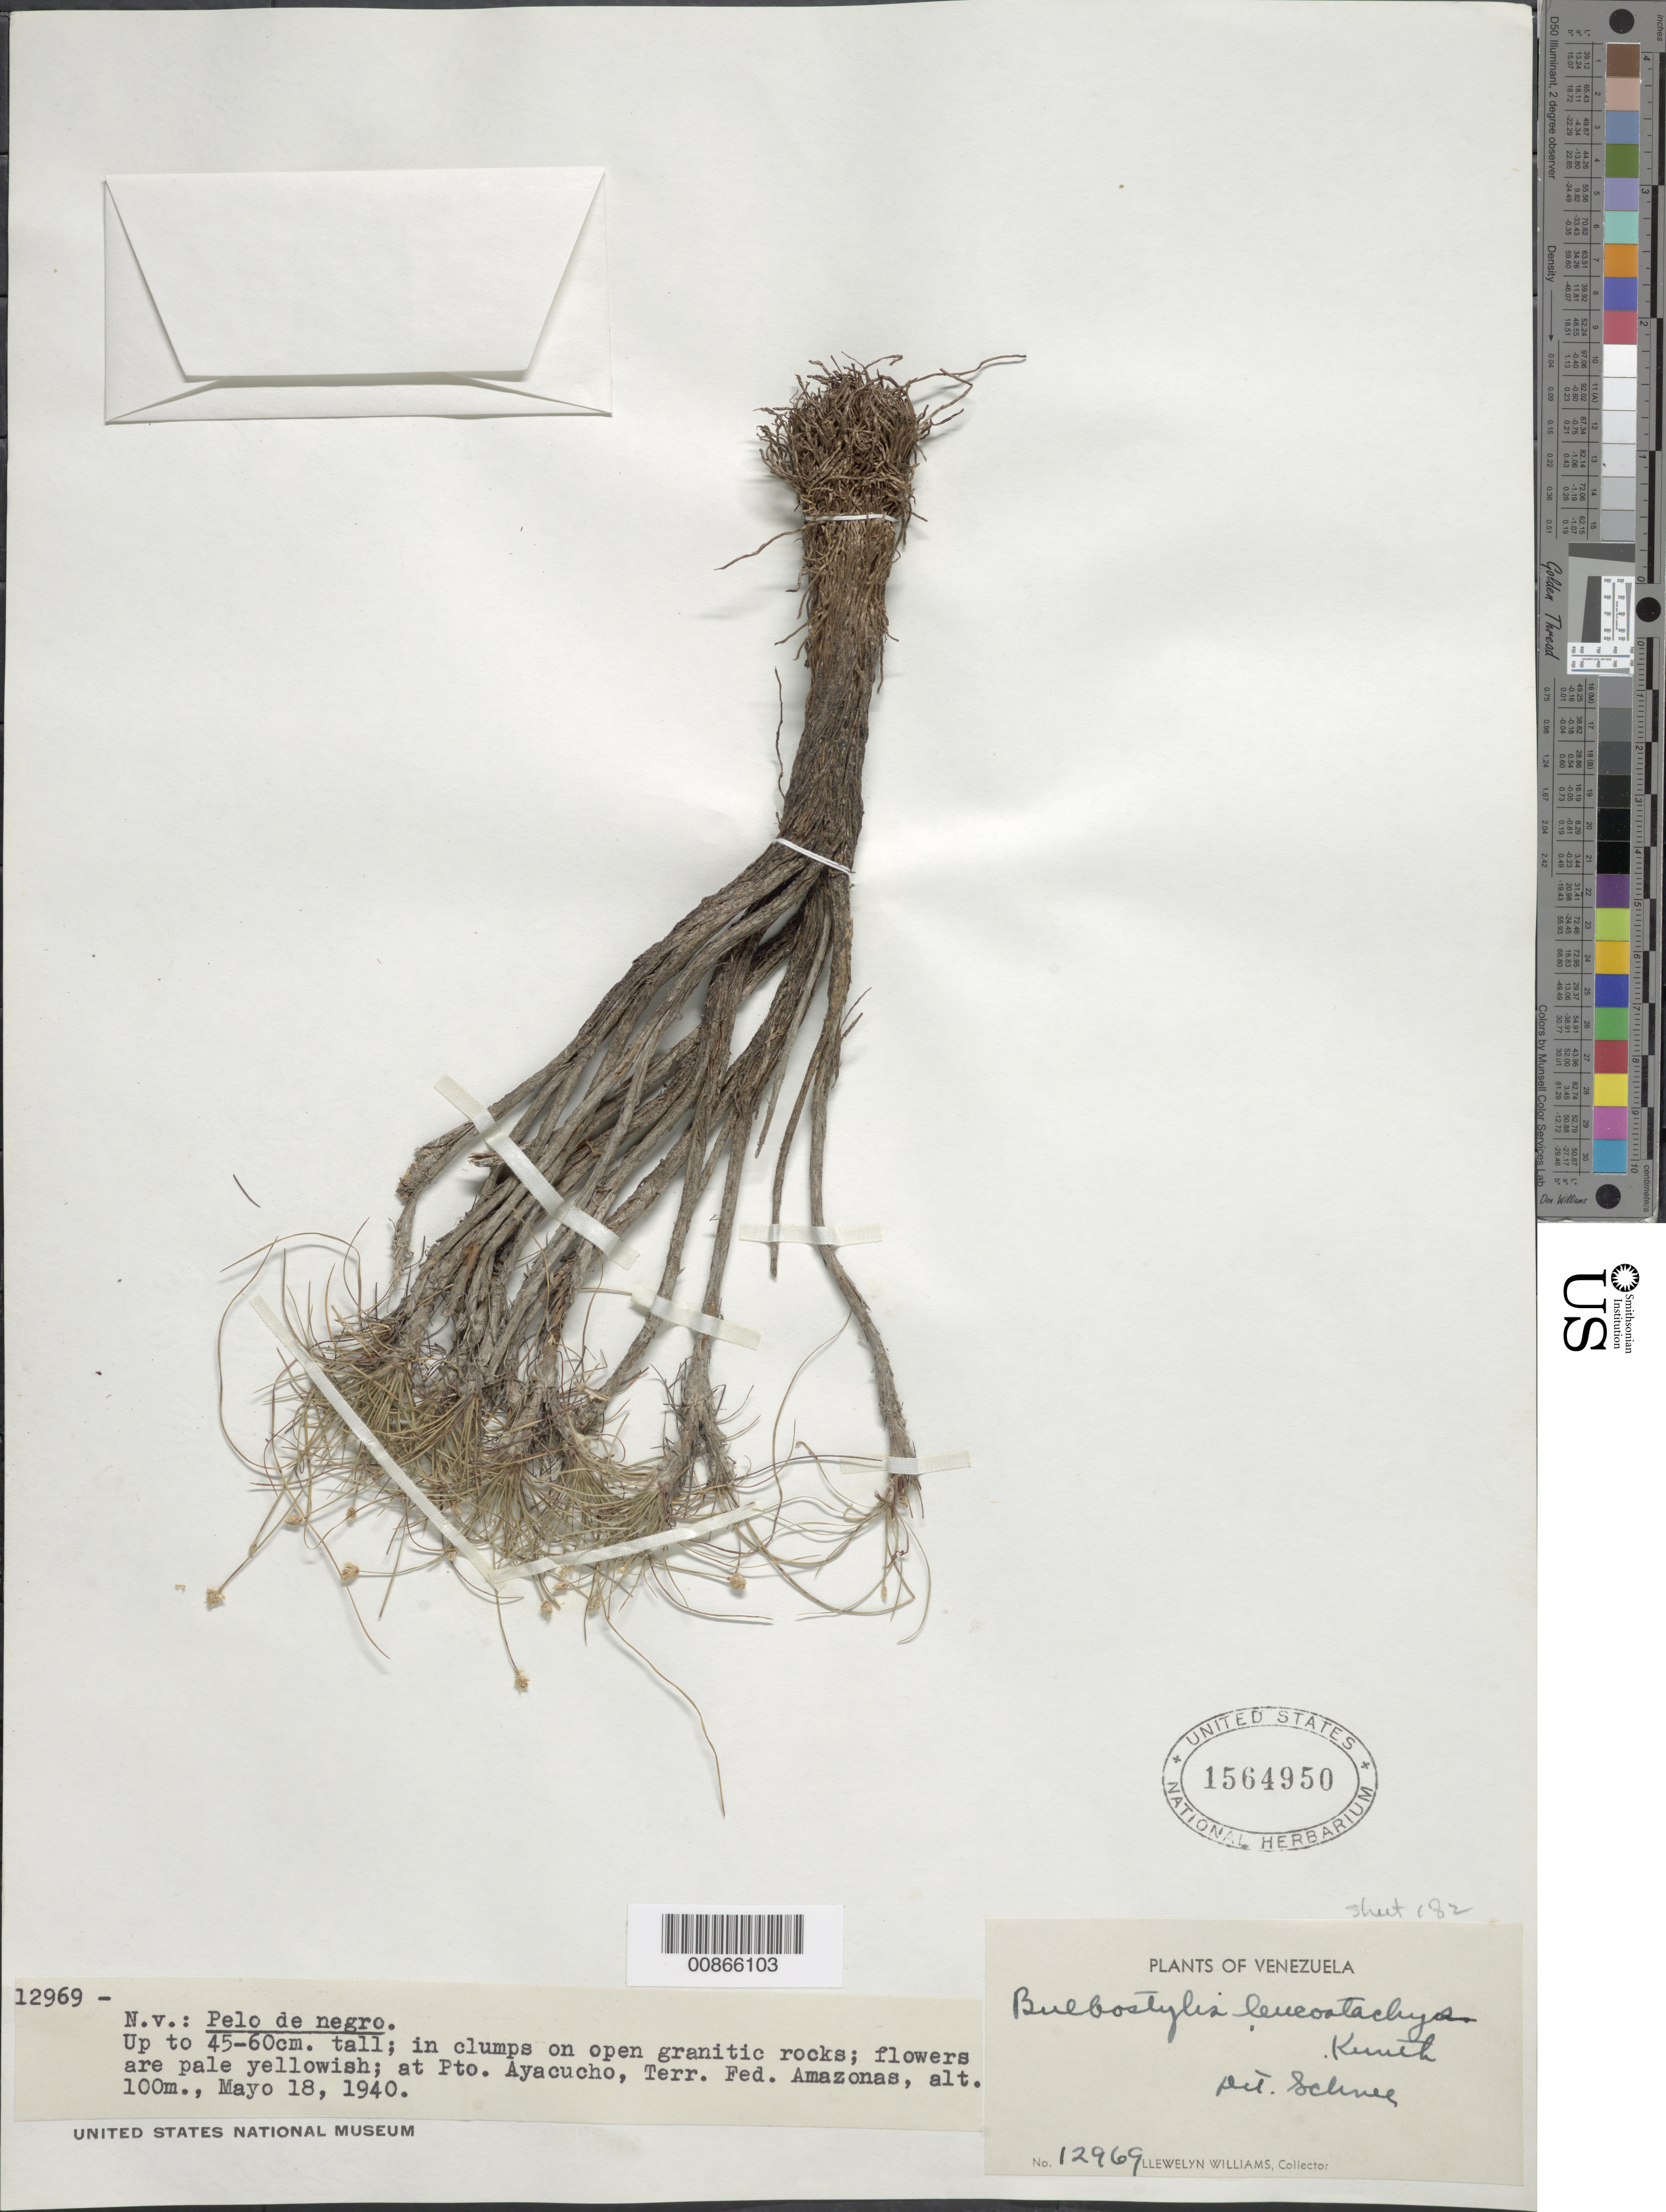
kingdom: Plantae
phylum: Tracheophyta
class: Liliopsida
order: Poales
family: Cyperaceae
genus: Bulbostylis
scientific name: Bulbostylis leucostachya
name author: (Kunth) Kunth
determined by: Schnee, Ludwig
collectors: Ll. Williams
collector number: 12969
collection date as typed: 18-May-40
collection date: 1940-05-18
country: Venezuela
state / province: Amazonas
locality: Puerto Ayacucho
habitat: Open granitic rocks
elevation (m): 100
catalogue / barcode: US 1564950